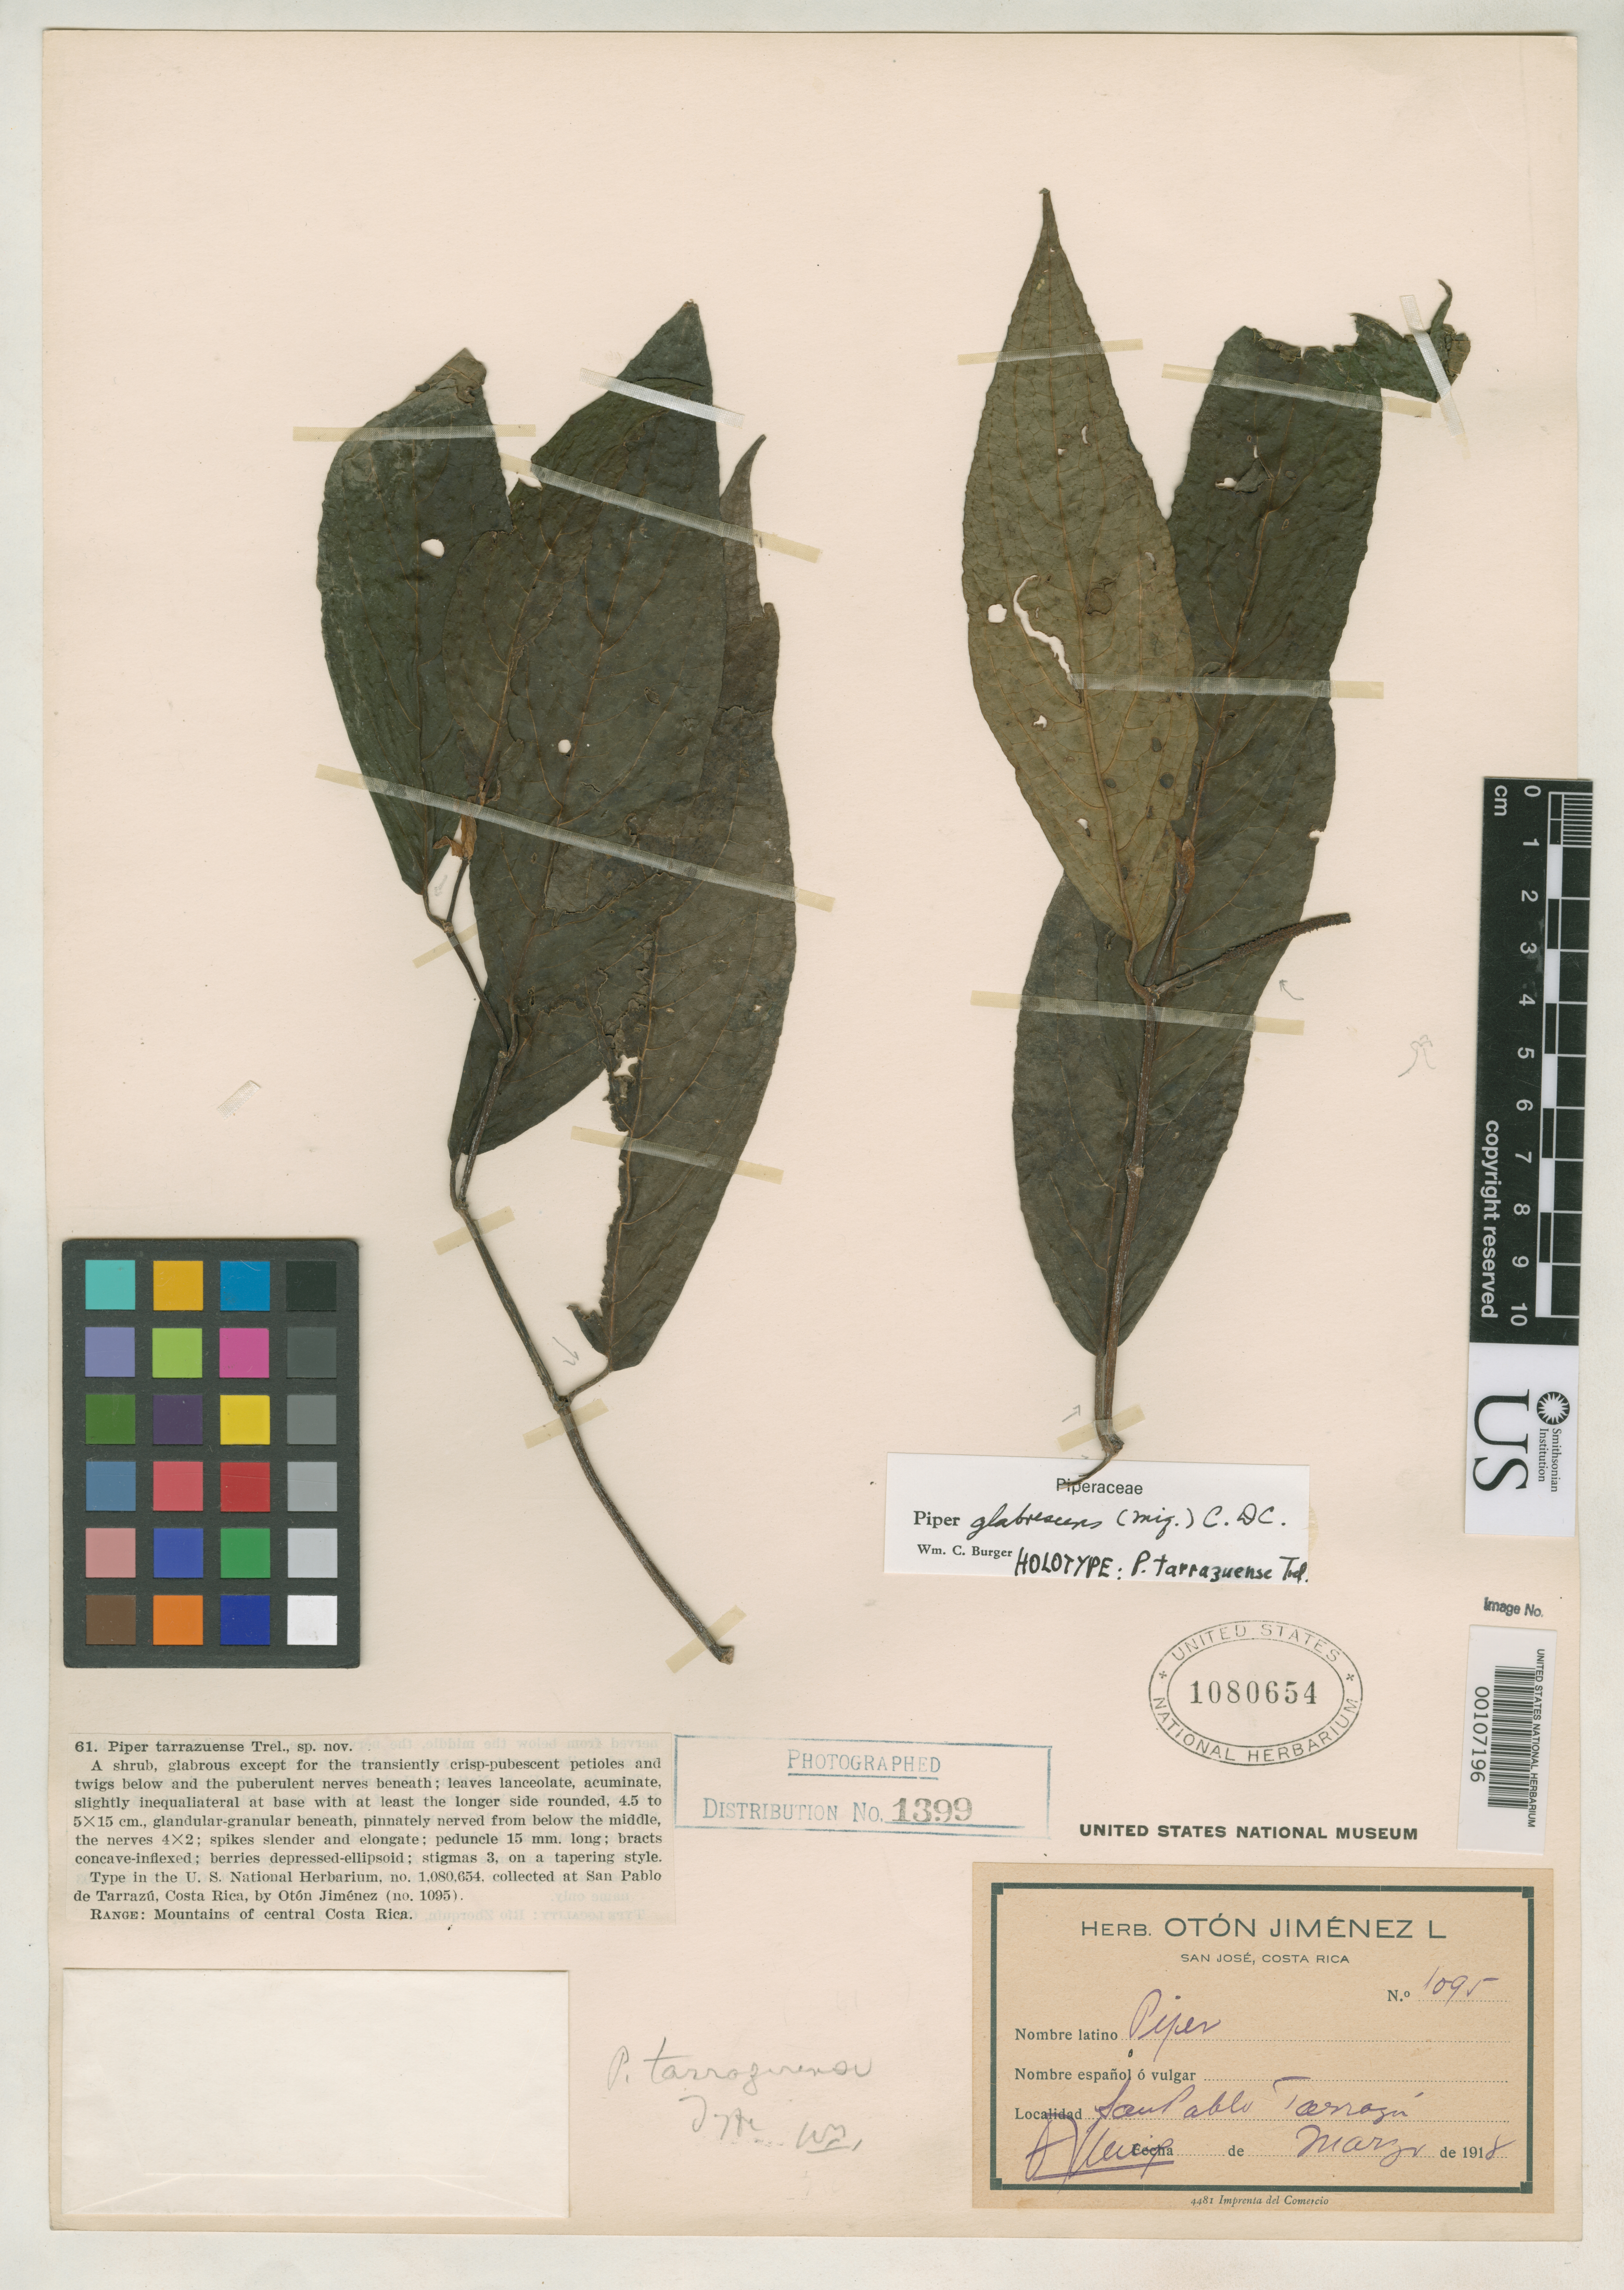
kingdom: Plantae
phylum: Tracheophyta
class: Magnoliopsida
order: Piperales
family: Piperaceae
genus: Piper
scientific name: Piper tarrazuense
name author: Trel.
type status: Holotype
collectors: O. Jiménez L.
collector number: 1095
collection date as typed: Mar 1918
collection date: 1918-03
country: Costa Rica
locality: San Pablo de Tarrazu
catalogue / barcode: US 1080654